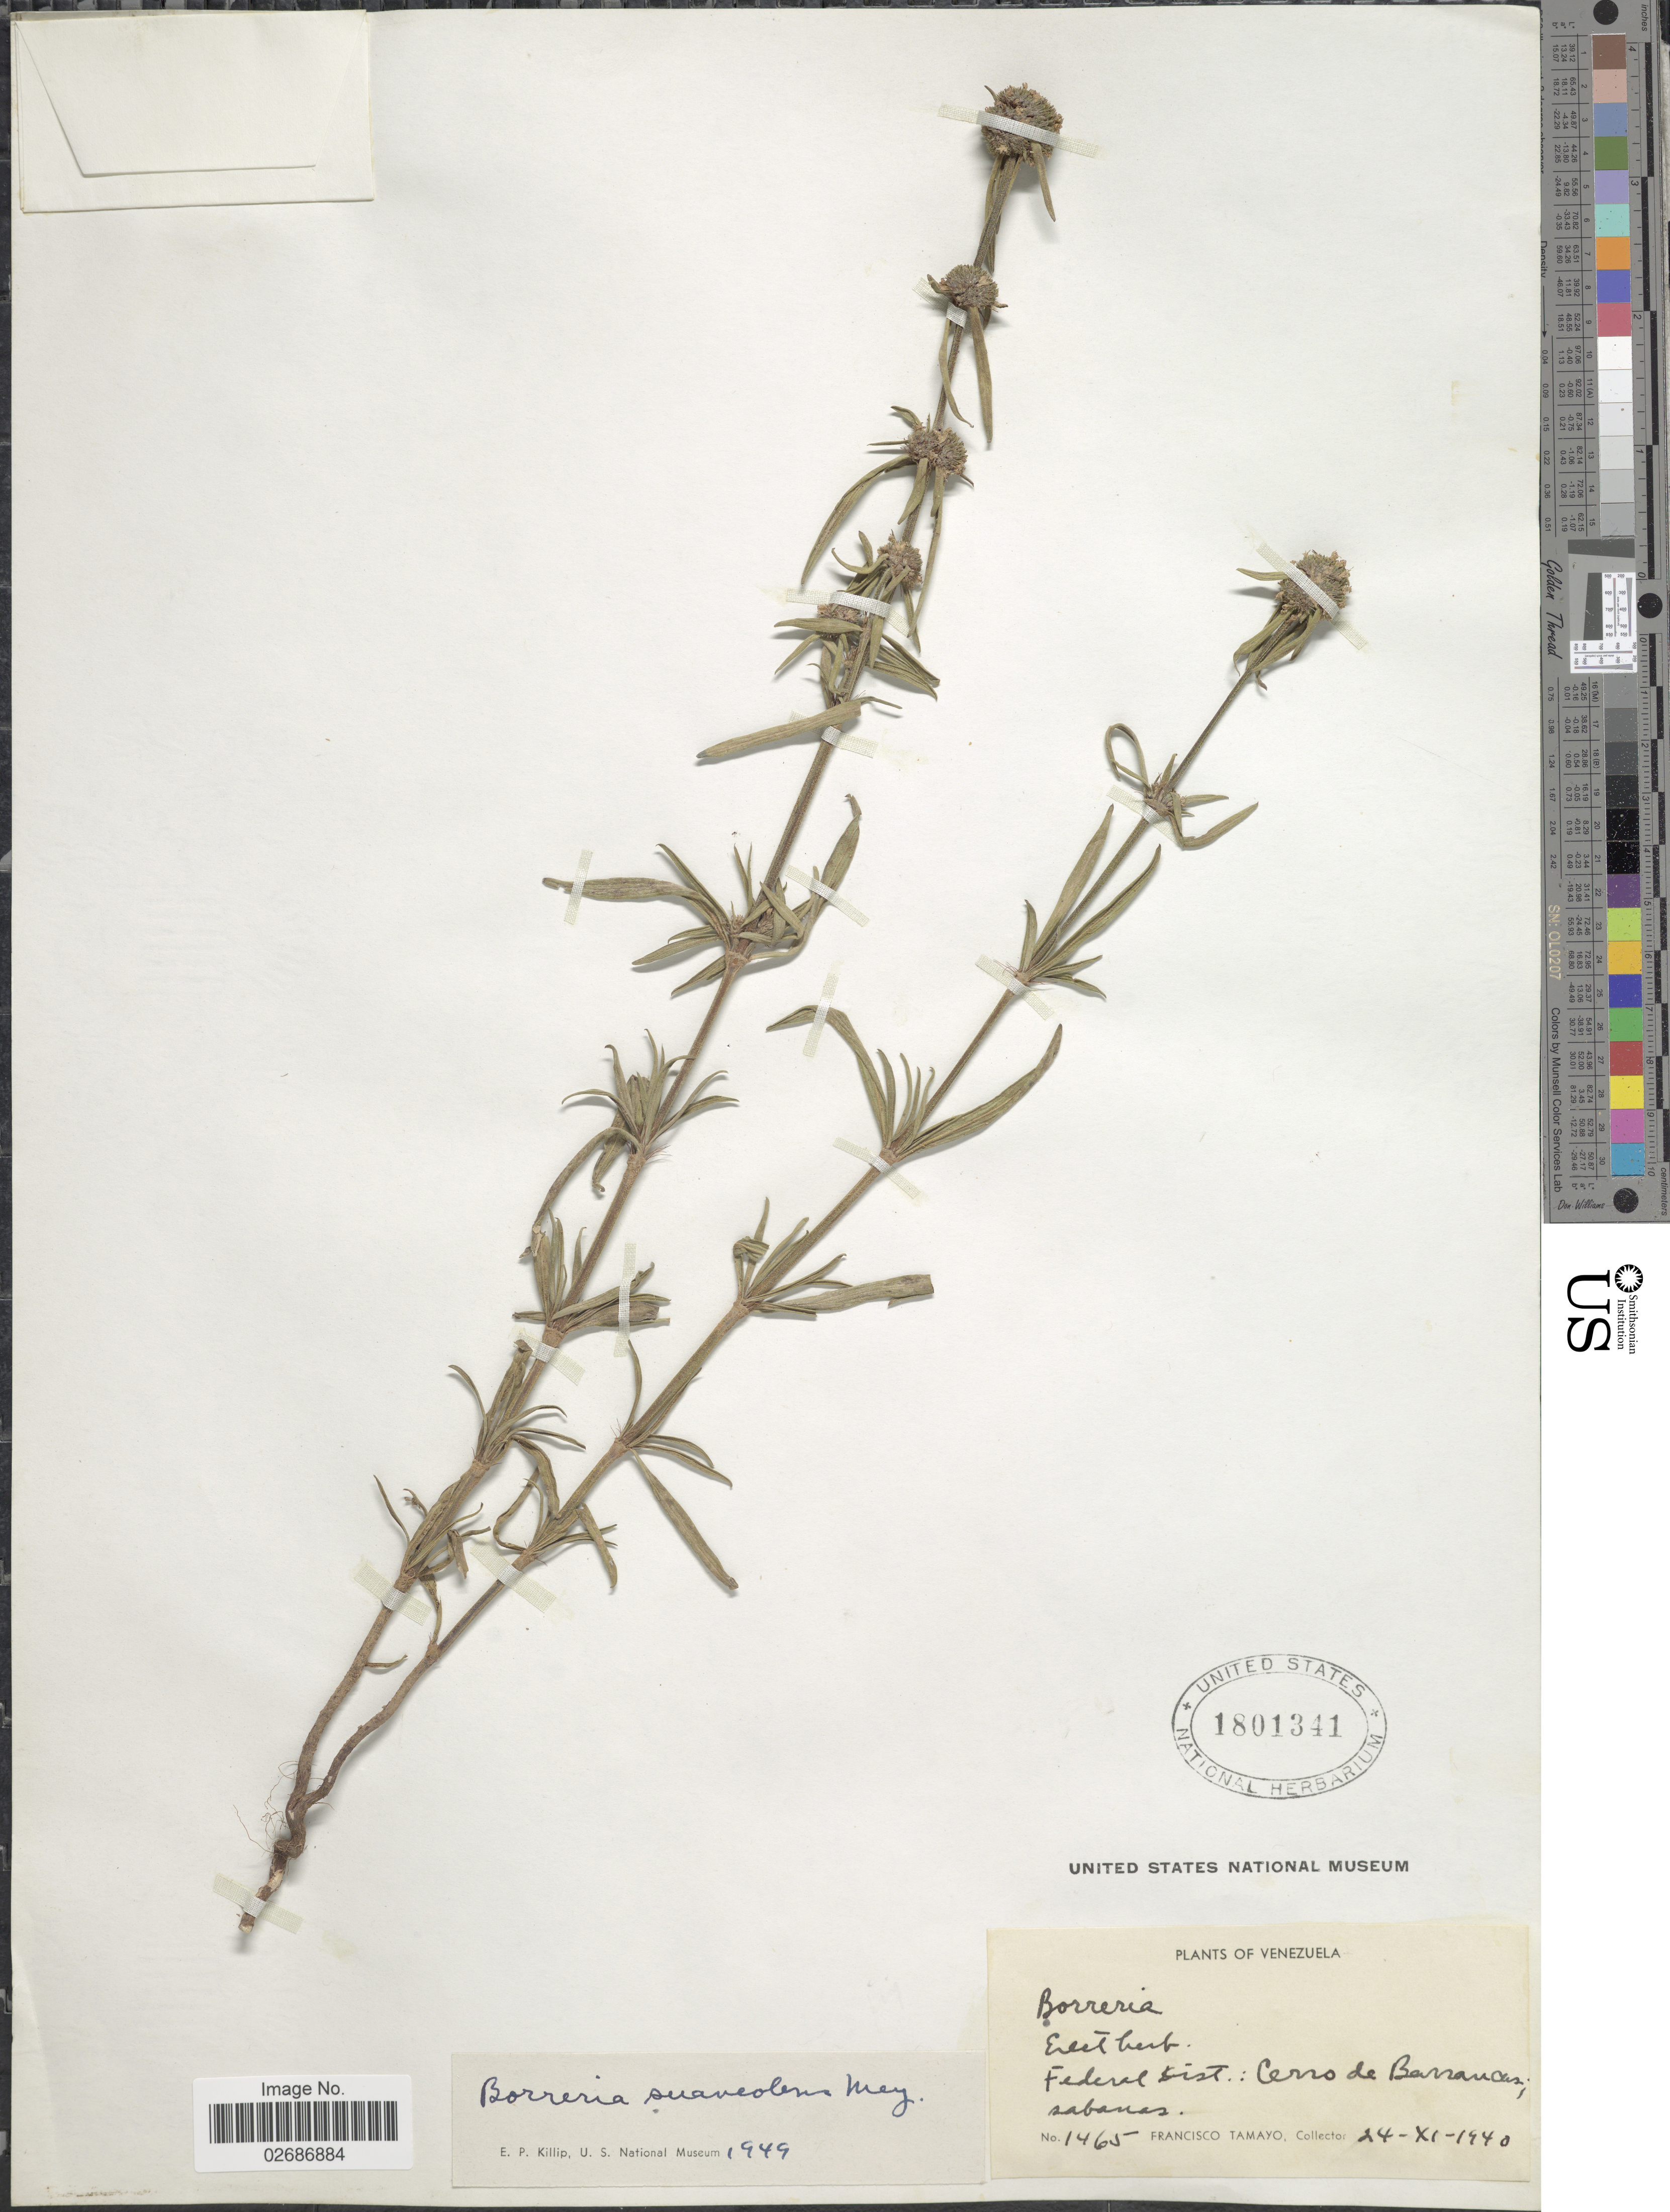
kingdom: Plantae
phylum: Tracheophyta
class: Magnoliopsida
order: Gentianales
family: Rubiaceae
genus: Borreria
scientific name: Borreria suaveolens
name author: G. Mey.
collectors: F. Tamayo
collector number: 1465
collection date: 1940-11-24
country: Venezuela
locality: Federal Dist.: Cerro de Barrancas, sabanas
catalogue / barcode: US 1801341